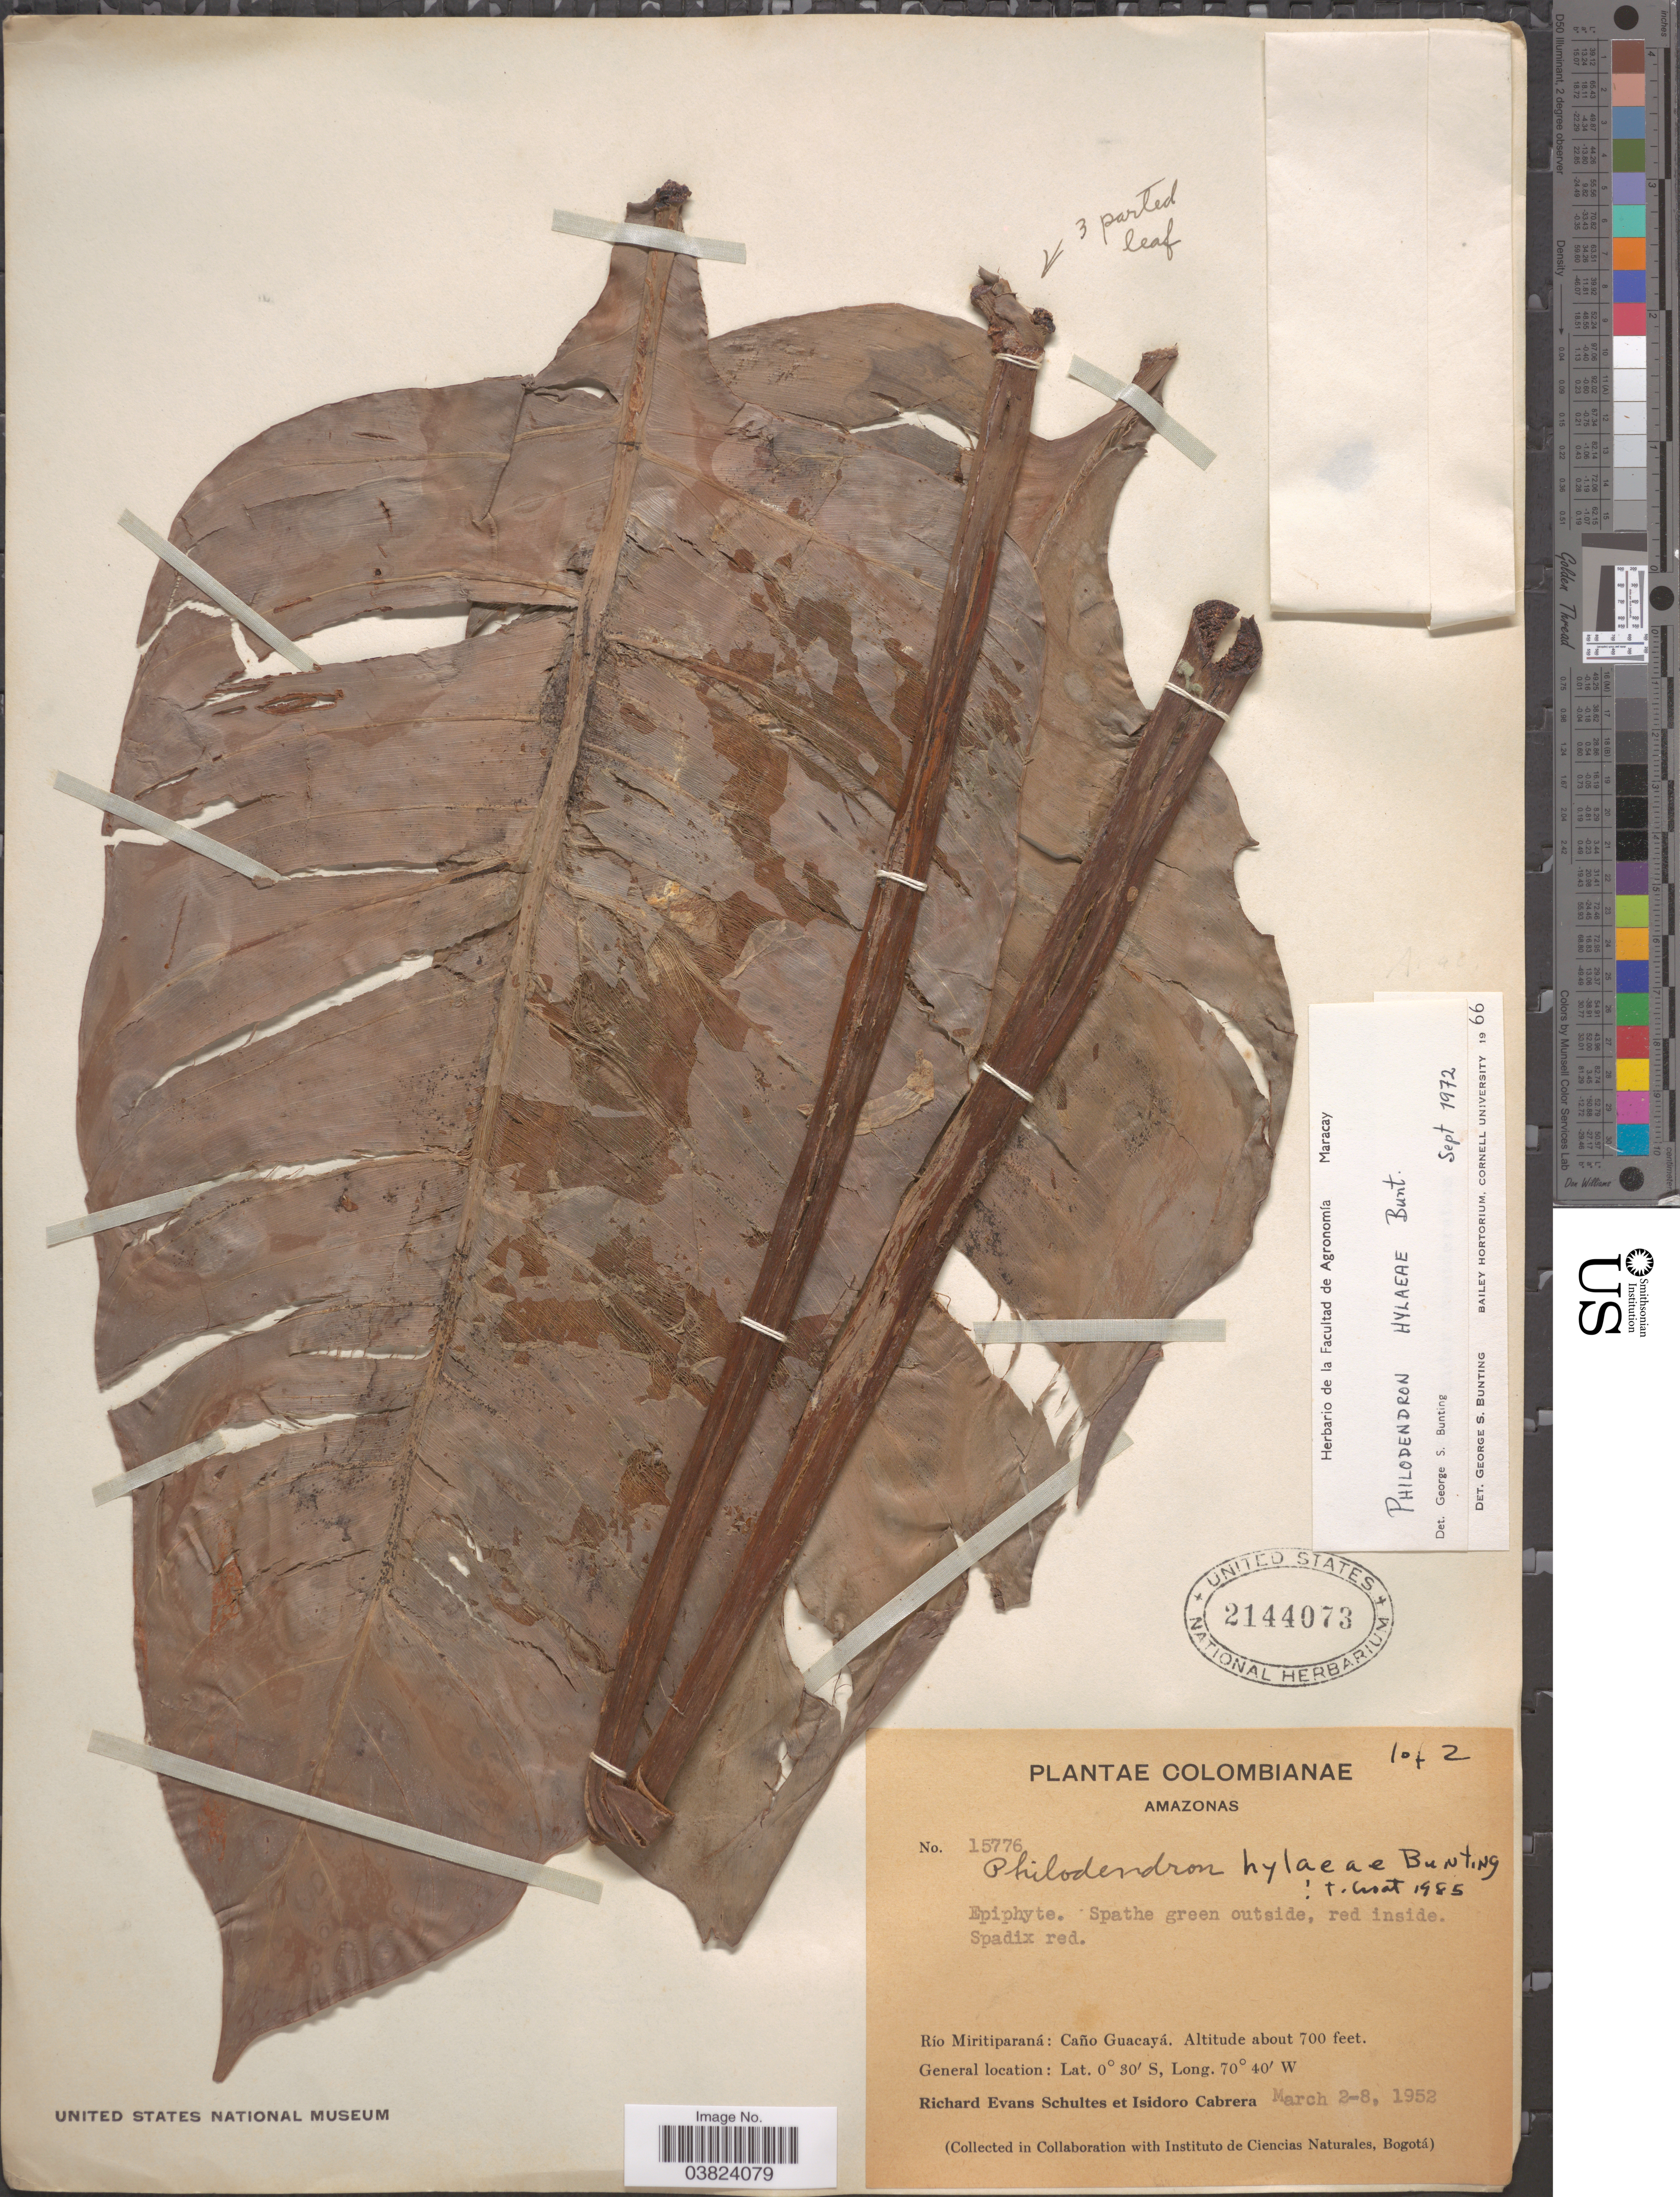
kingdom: Plantae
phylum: Tracheophyta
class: Liliopsida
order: Alismatales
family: Araceae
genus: Philodendron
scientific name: Philodendron hylaeae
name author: G.S. Bunting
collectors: R. E. Schultes & I. Cabrera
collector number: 15776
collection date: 1952-03-02/1952-03-08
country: Colombia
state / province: Amazônas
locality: Río Miritiparaná: Caño Guacayá.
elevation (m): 213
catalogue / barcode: US 2144073